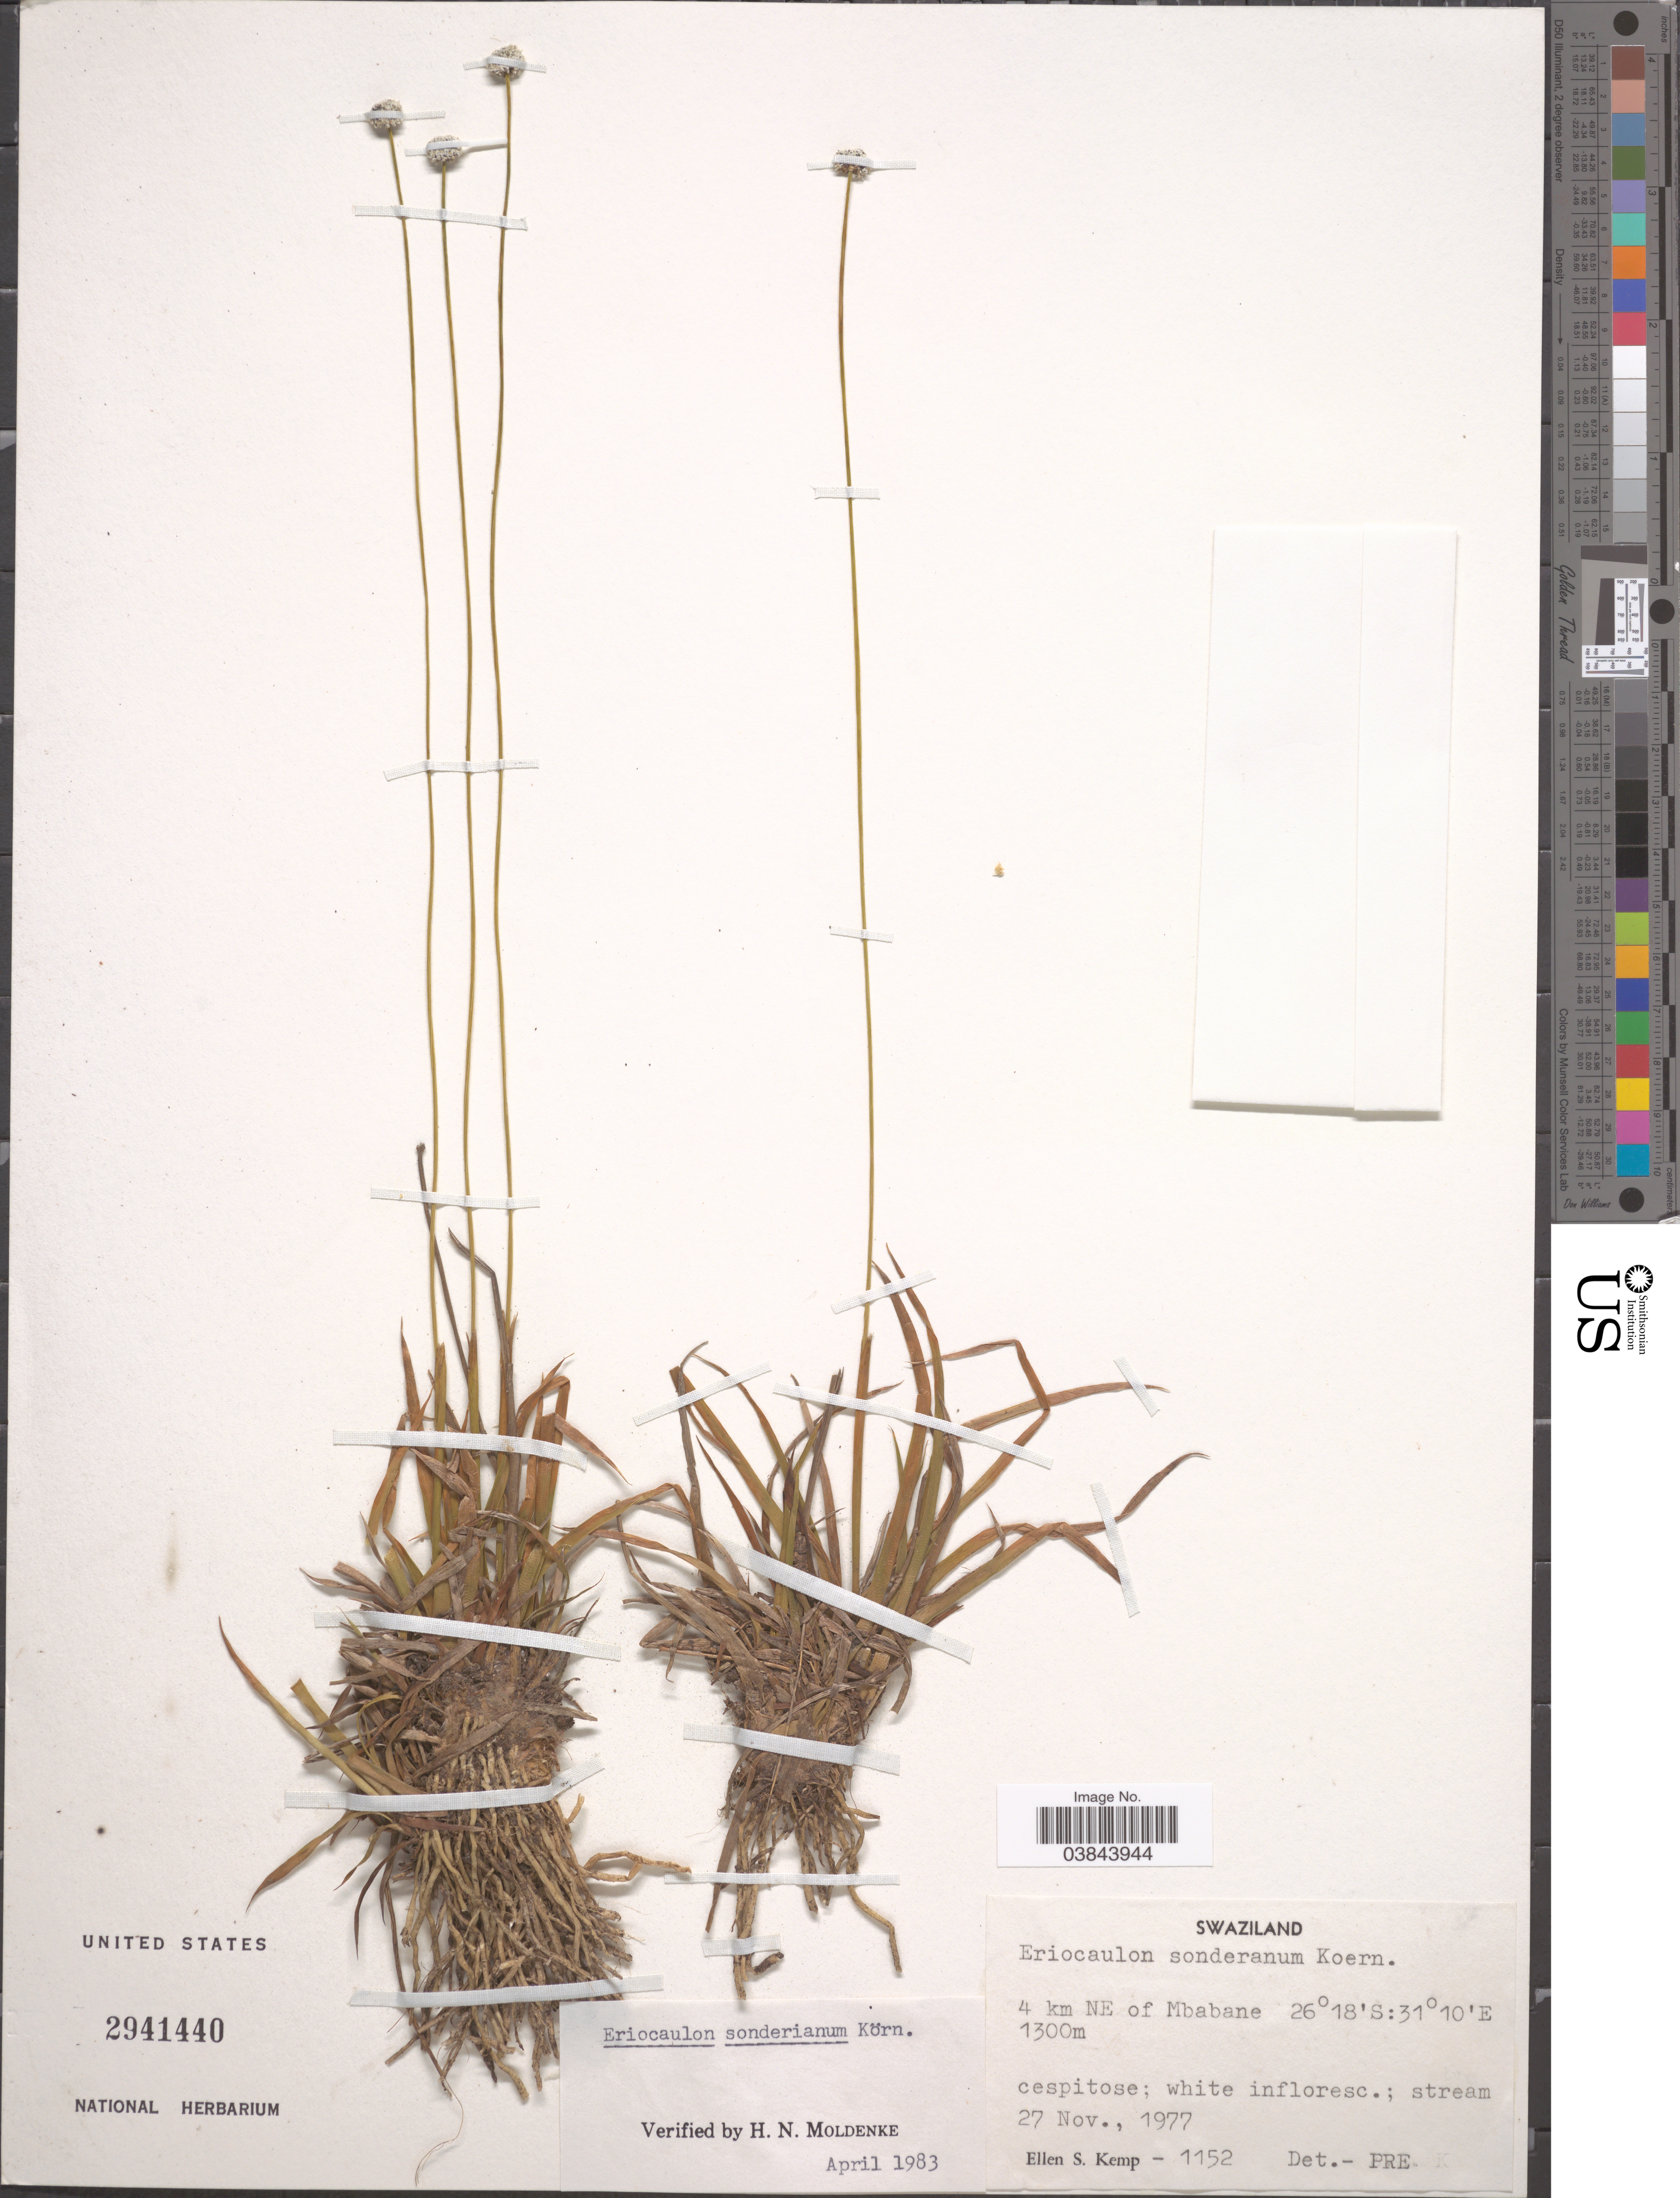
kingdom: Plantae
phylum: Tracheophyta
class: Liliopsida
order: Poales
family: Eriocaulaceae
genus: Eriocaulon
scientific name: Eriocaulon sonderianum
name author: Körn.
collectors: E. S. Kemp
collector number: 1152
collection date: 1977-11-27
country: Eswatini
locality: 4 km NE of Mbabane.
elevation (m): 1300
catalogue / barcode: US 2941440